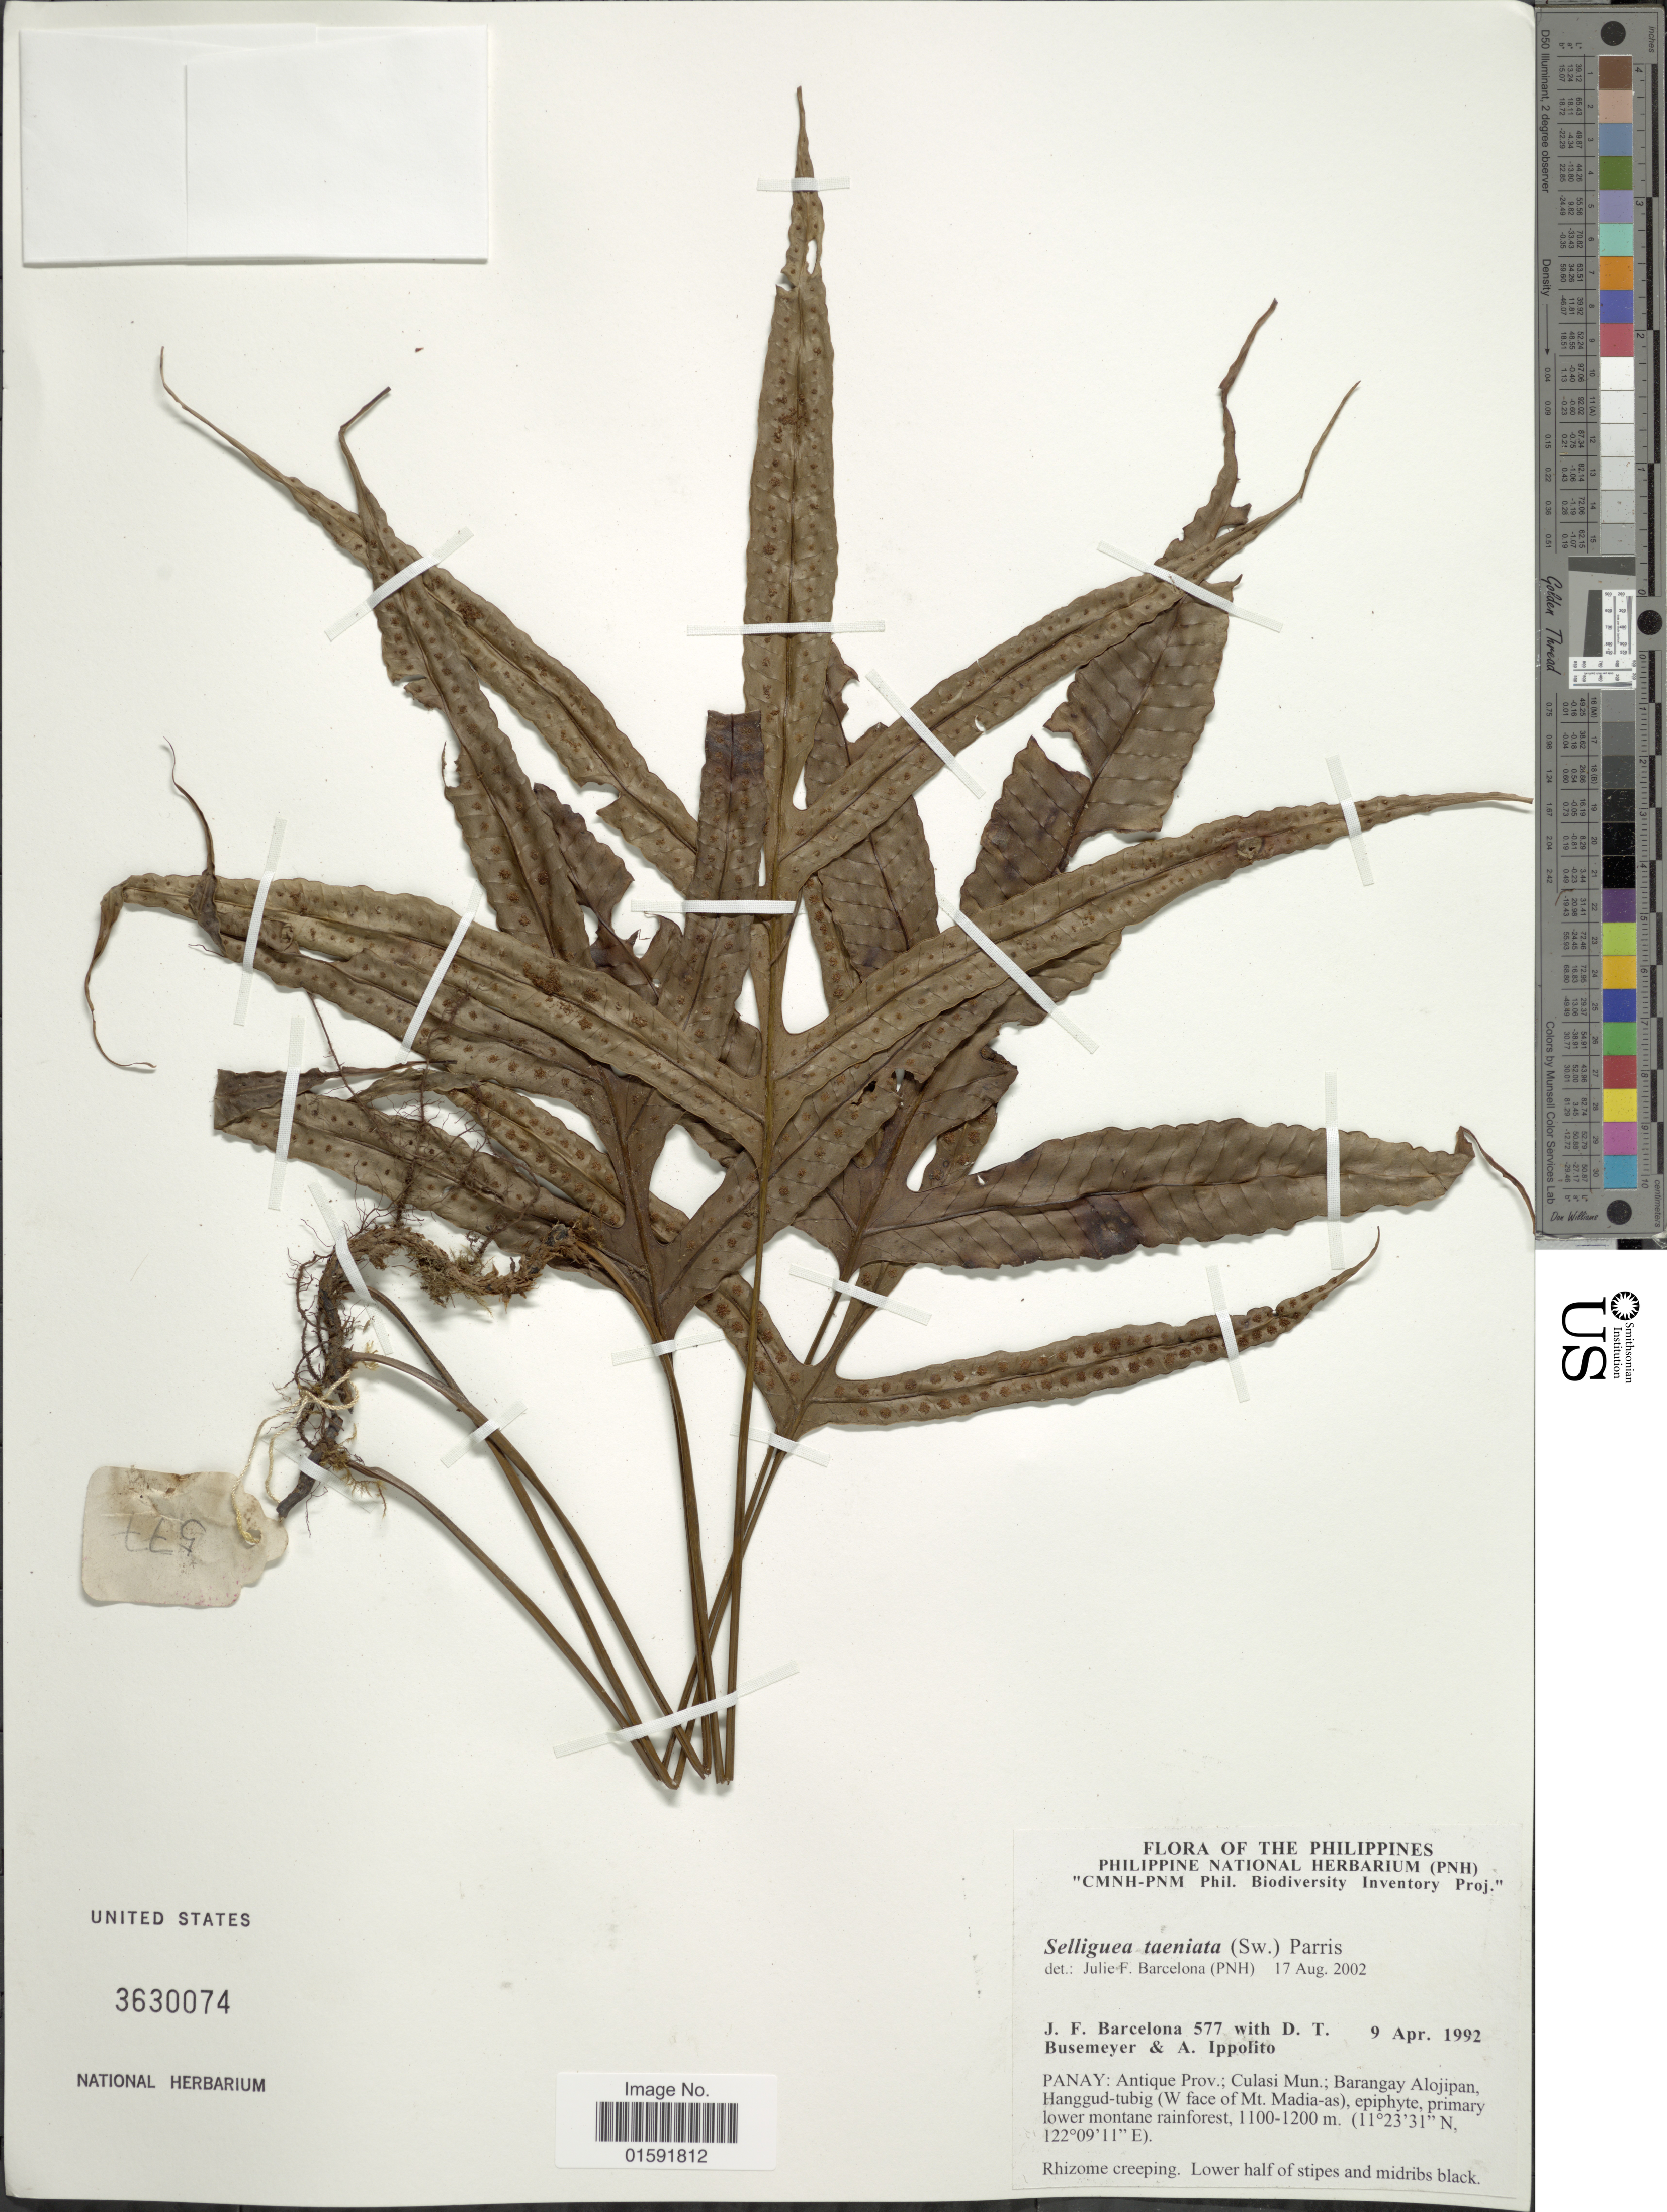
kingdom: Plantae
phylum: Tracheophyta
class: Polypodiopsida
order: Polypodiales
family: Polypodiaceae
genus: Selliguea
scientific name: Selliguea taeniata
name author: Parris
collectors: J. F. Barcelona, D. Busemeyer & A. Ippolito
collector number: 577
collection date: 1992-04-09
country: Philippines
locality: Panay: Antique Prov., Culasi Mun: Barangay Alojipan, Hanggud-tubig (W face of Mt. Madia-as)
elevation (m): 1100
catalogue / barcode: US 3630074